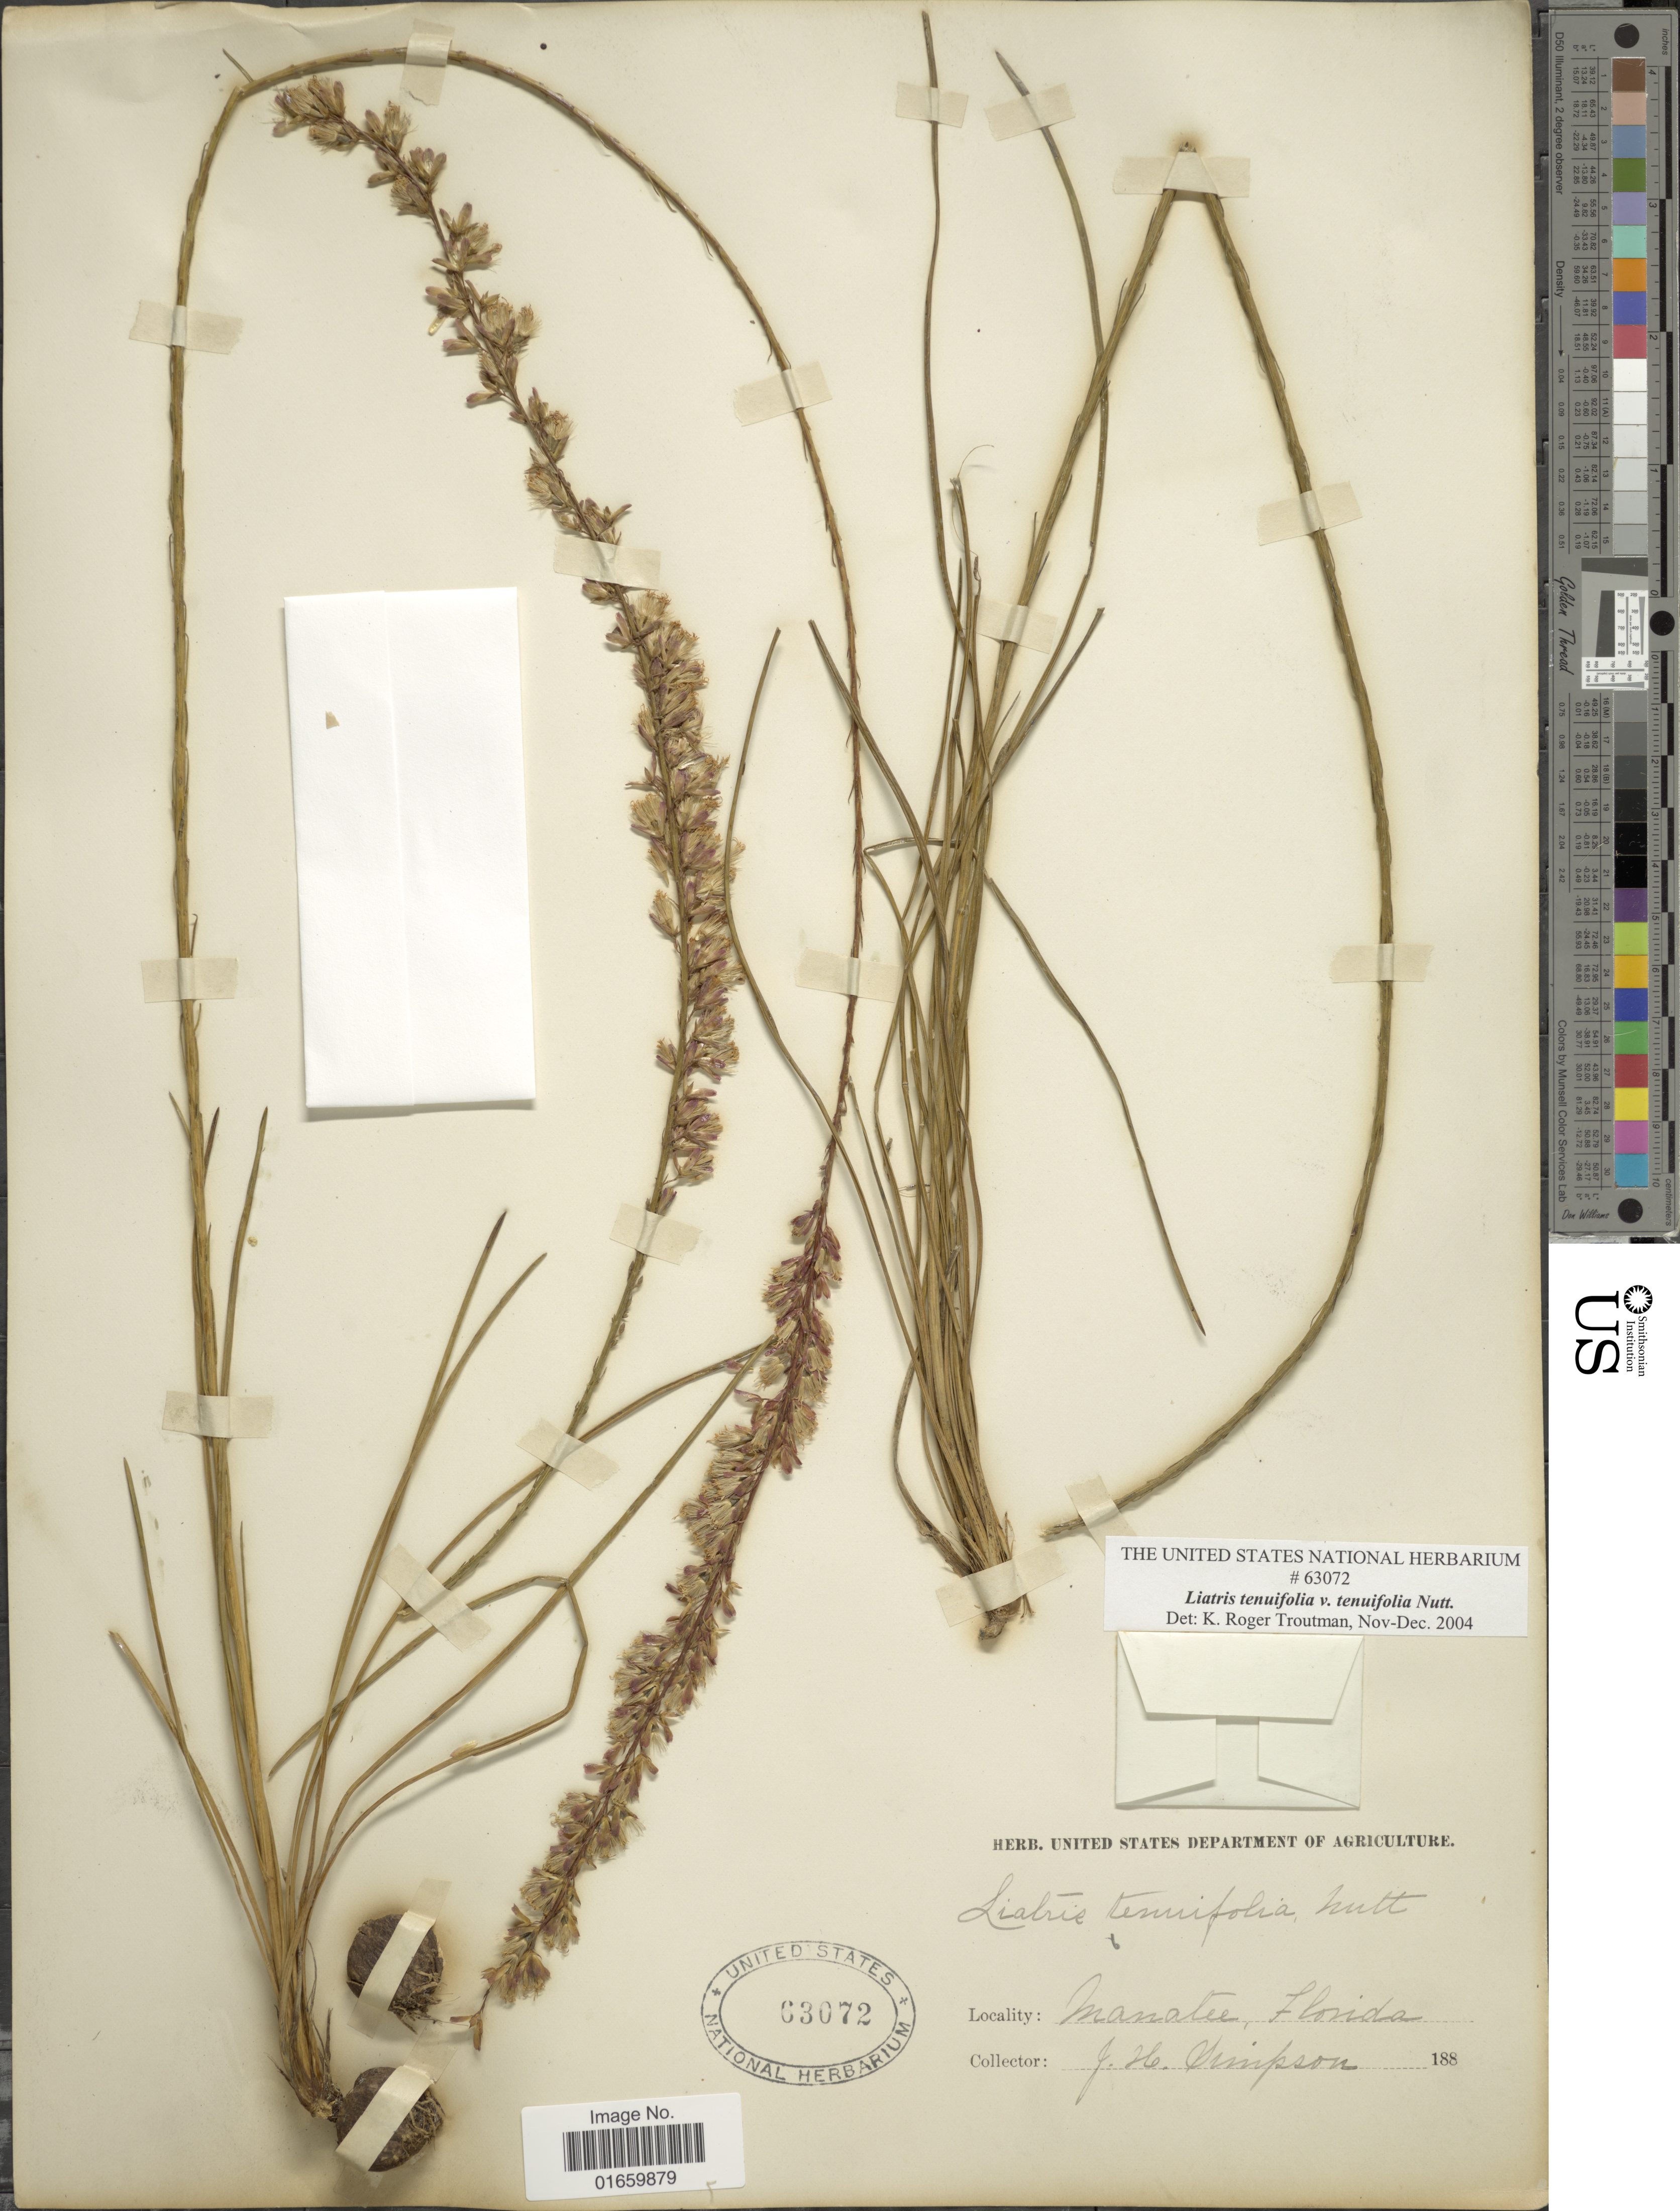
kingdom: Plantae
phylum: Tracheophyta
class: Magnoliopsida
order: Asterales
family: Asteraceae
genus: Liatris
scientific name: Liatris tenuifolia var. tenuifolia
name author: Nutt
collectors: J. H. Simpson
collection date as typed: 188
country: United States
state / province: Florida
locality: Manatee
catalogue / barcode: US 63072